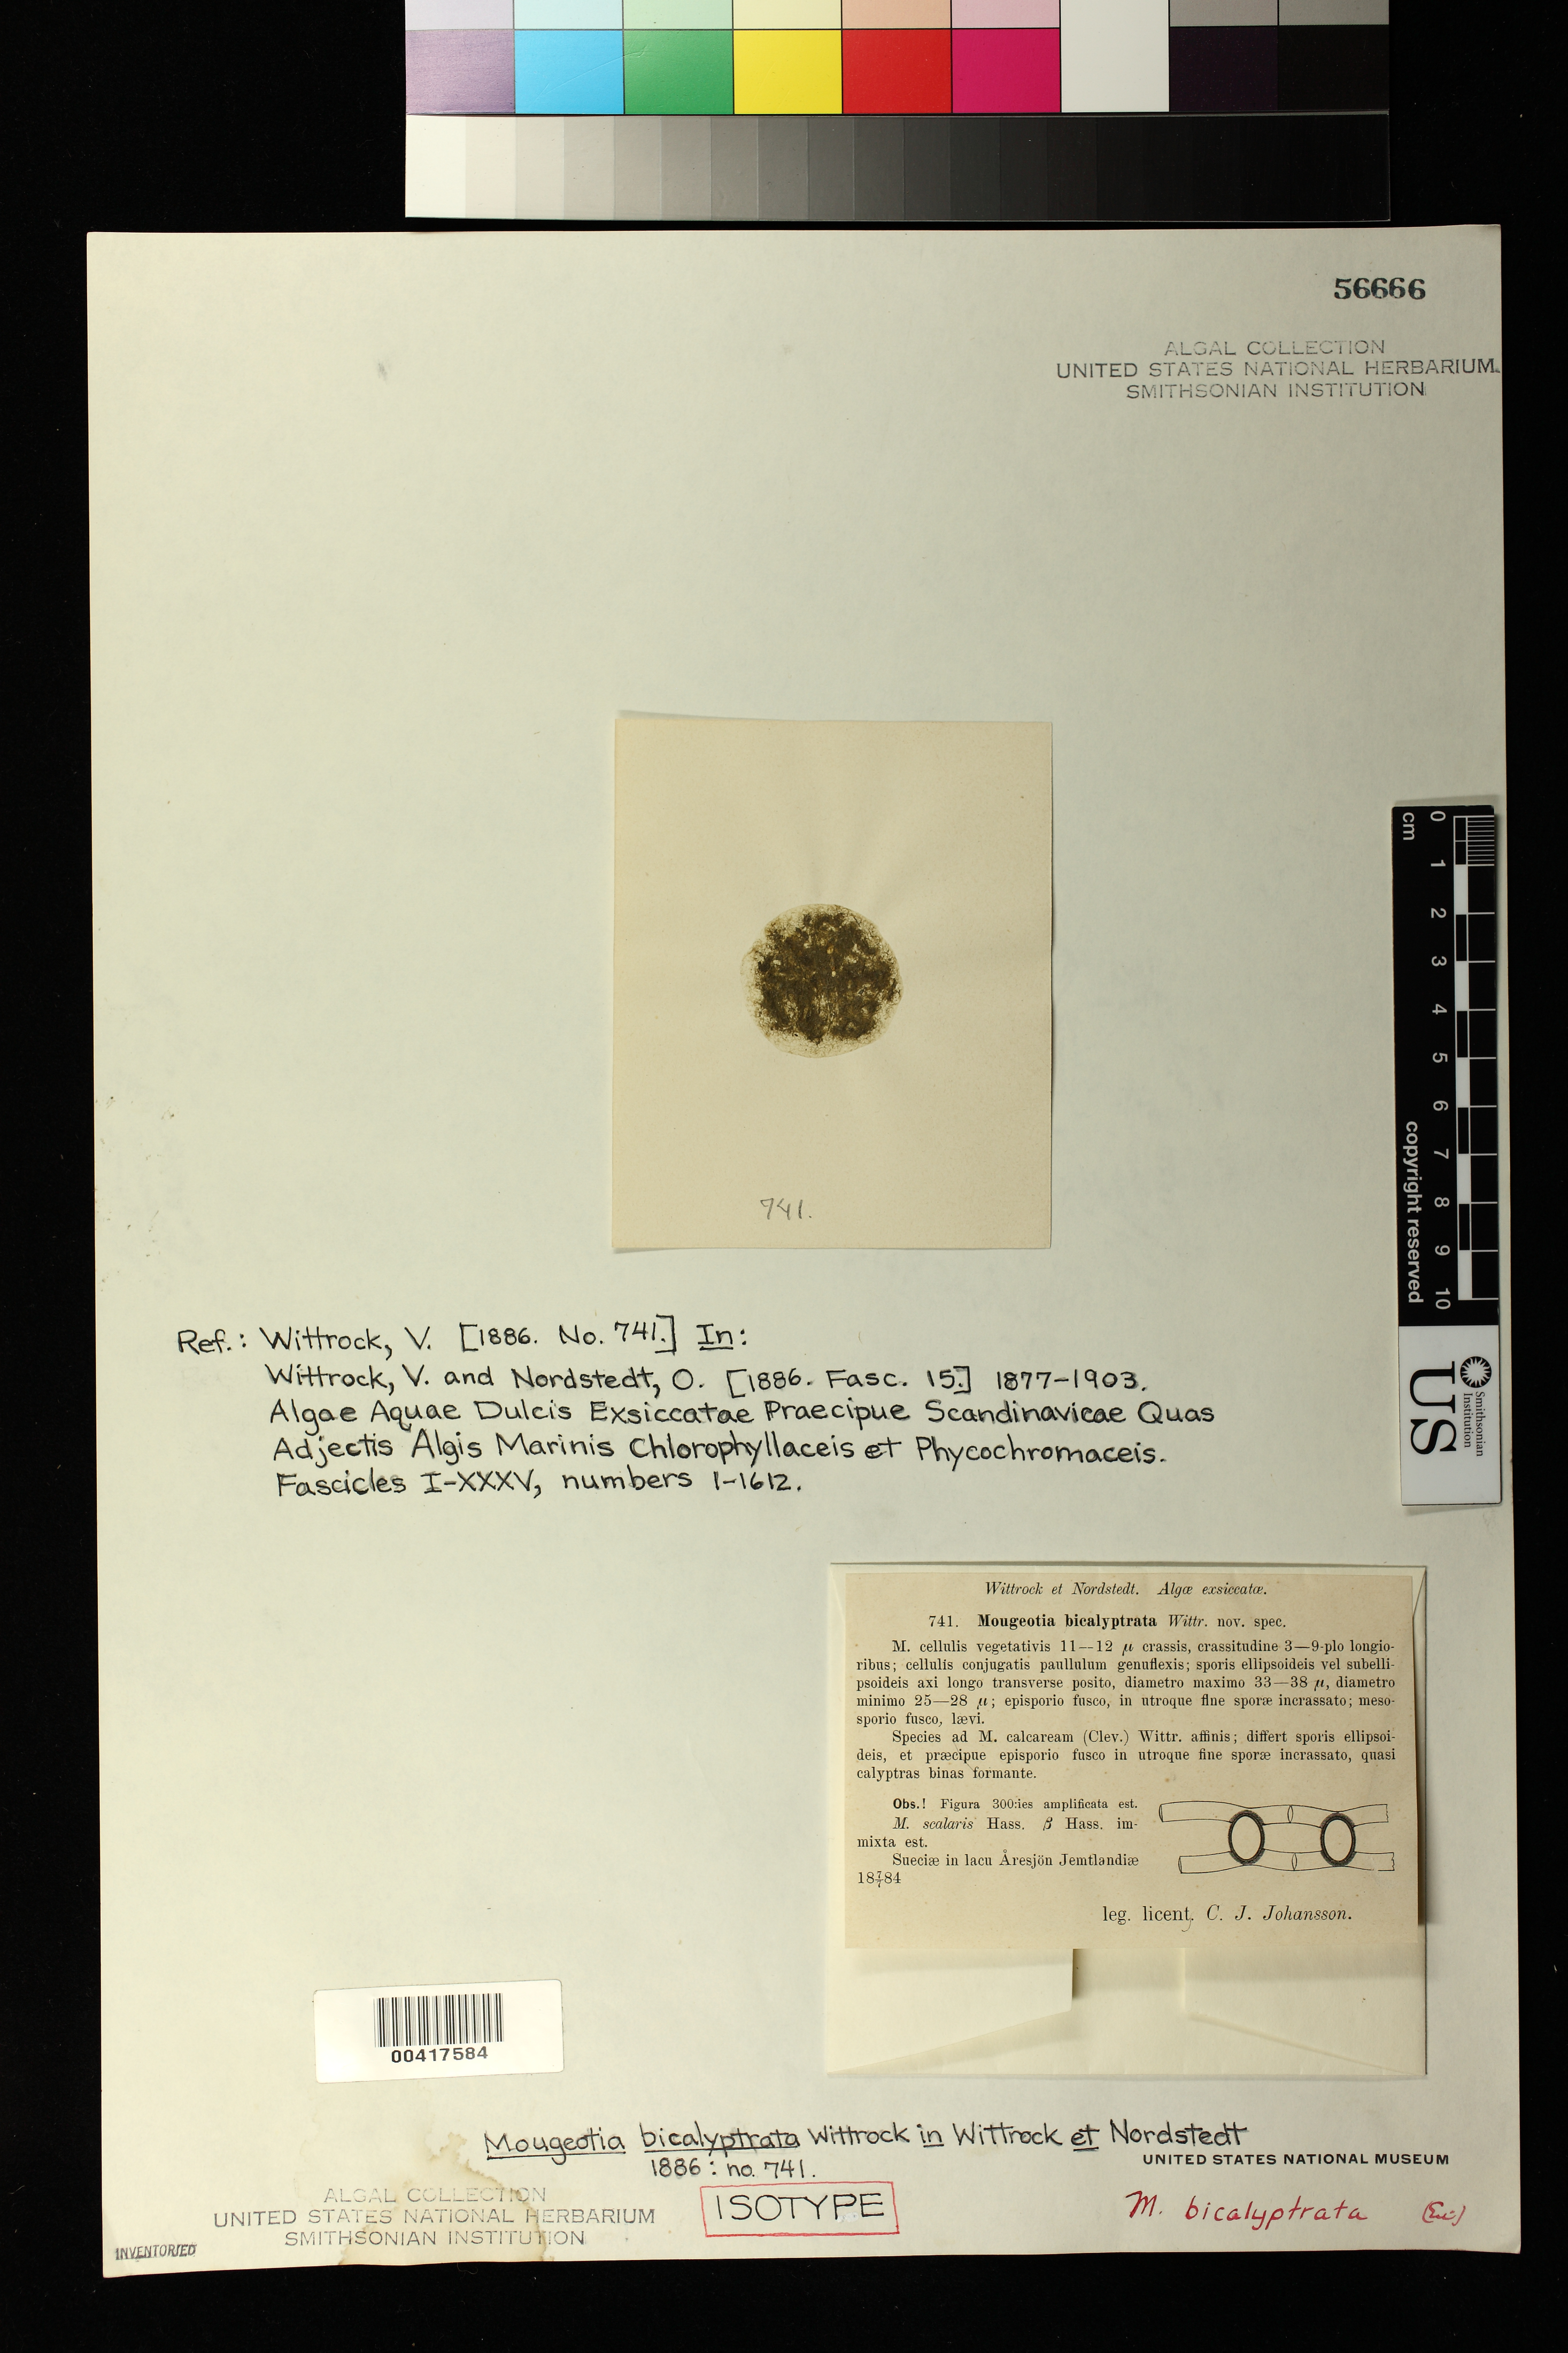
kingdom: Plantae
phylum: Charophyta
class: Zygnematophyceae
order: Zygnematales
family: Zygnemataceae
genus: Mougeotia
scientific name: Mougeotia bicalyptrata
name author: Wittr. in Wittr. & Nordstedt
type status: Isotype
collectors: C. J. Johansson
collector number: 741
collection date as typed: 07 Jul 1884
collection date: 1884-07-07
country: Sweden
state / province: Jamtland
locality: Lake Aresjon (lacu Aresjon), Jemtlandiae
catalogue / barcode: US 56666